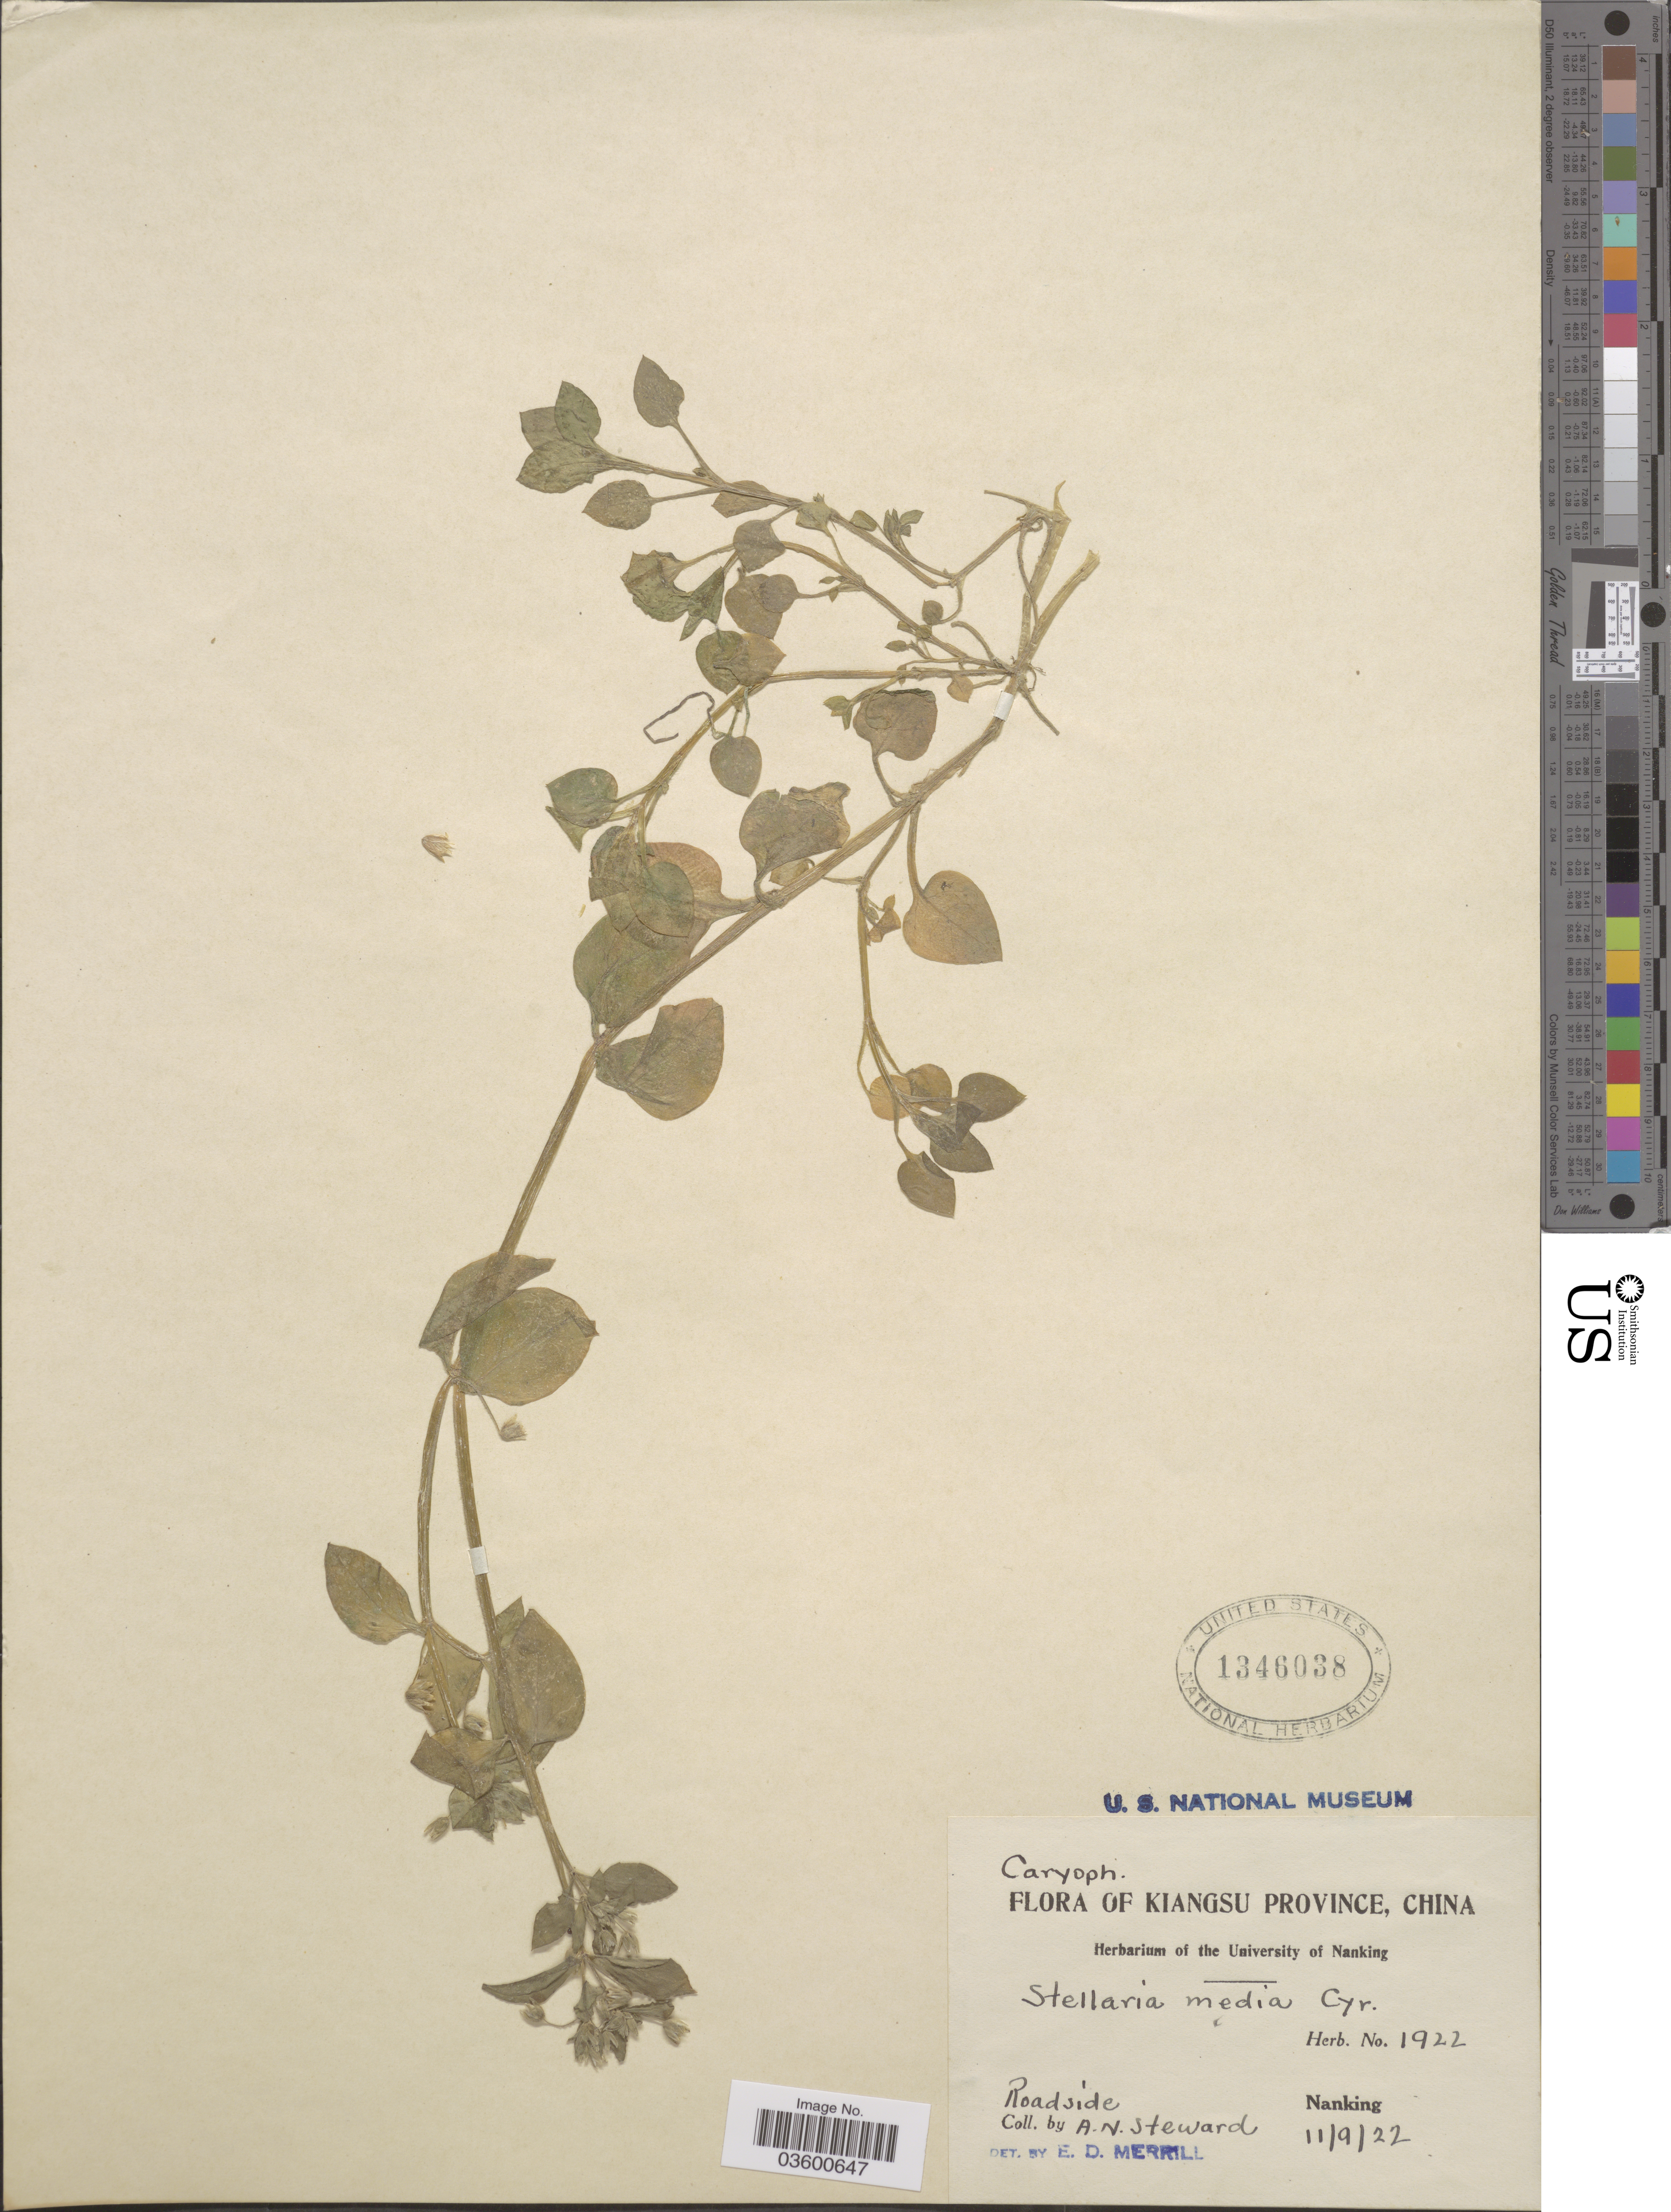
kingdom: Plantae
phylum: Tracheophyta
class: Magnoliopsida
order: Caryophyllales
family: Caryophyllaceae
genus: Stellaria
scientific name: Stellaria media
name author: (L.) Vill.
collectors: A. N. Steward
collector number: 1922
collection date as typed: Transcribed d/m/y: 11/9/22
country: China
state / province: Jiangsu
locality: Kiangsu Province. Roadside. Nanking.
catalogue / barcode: US 1346038